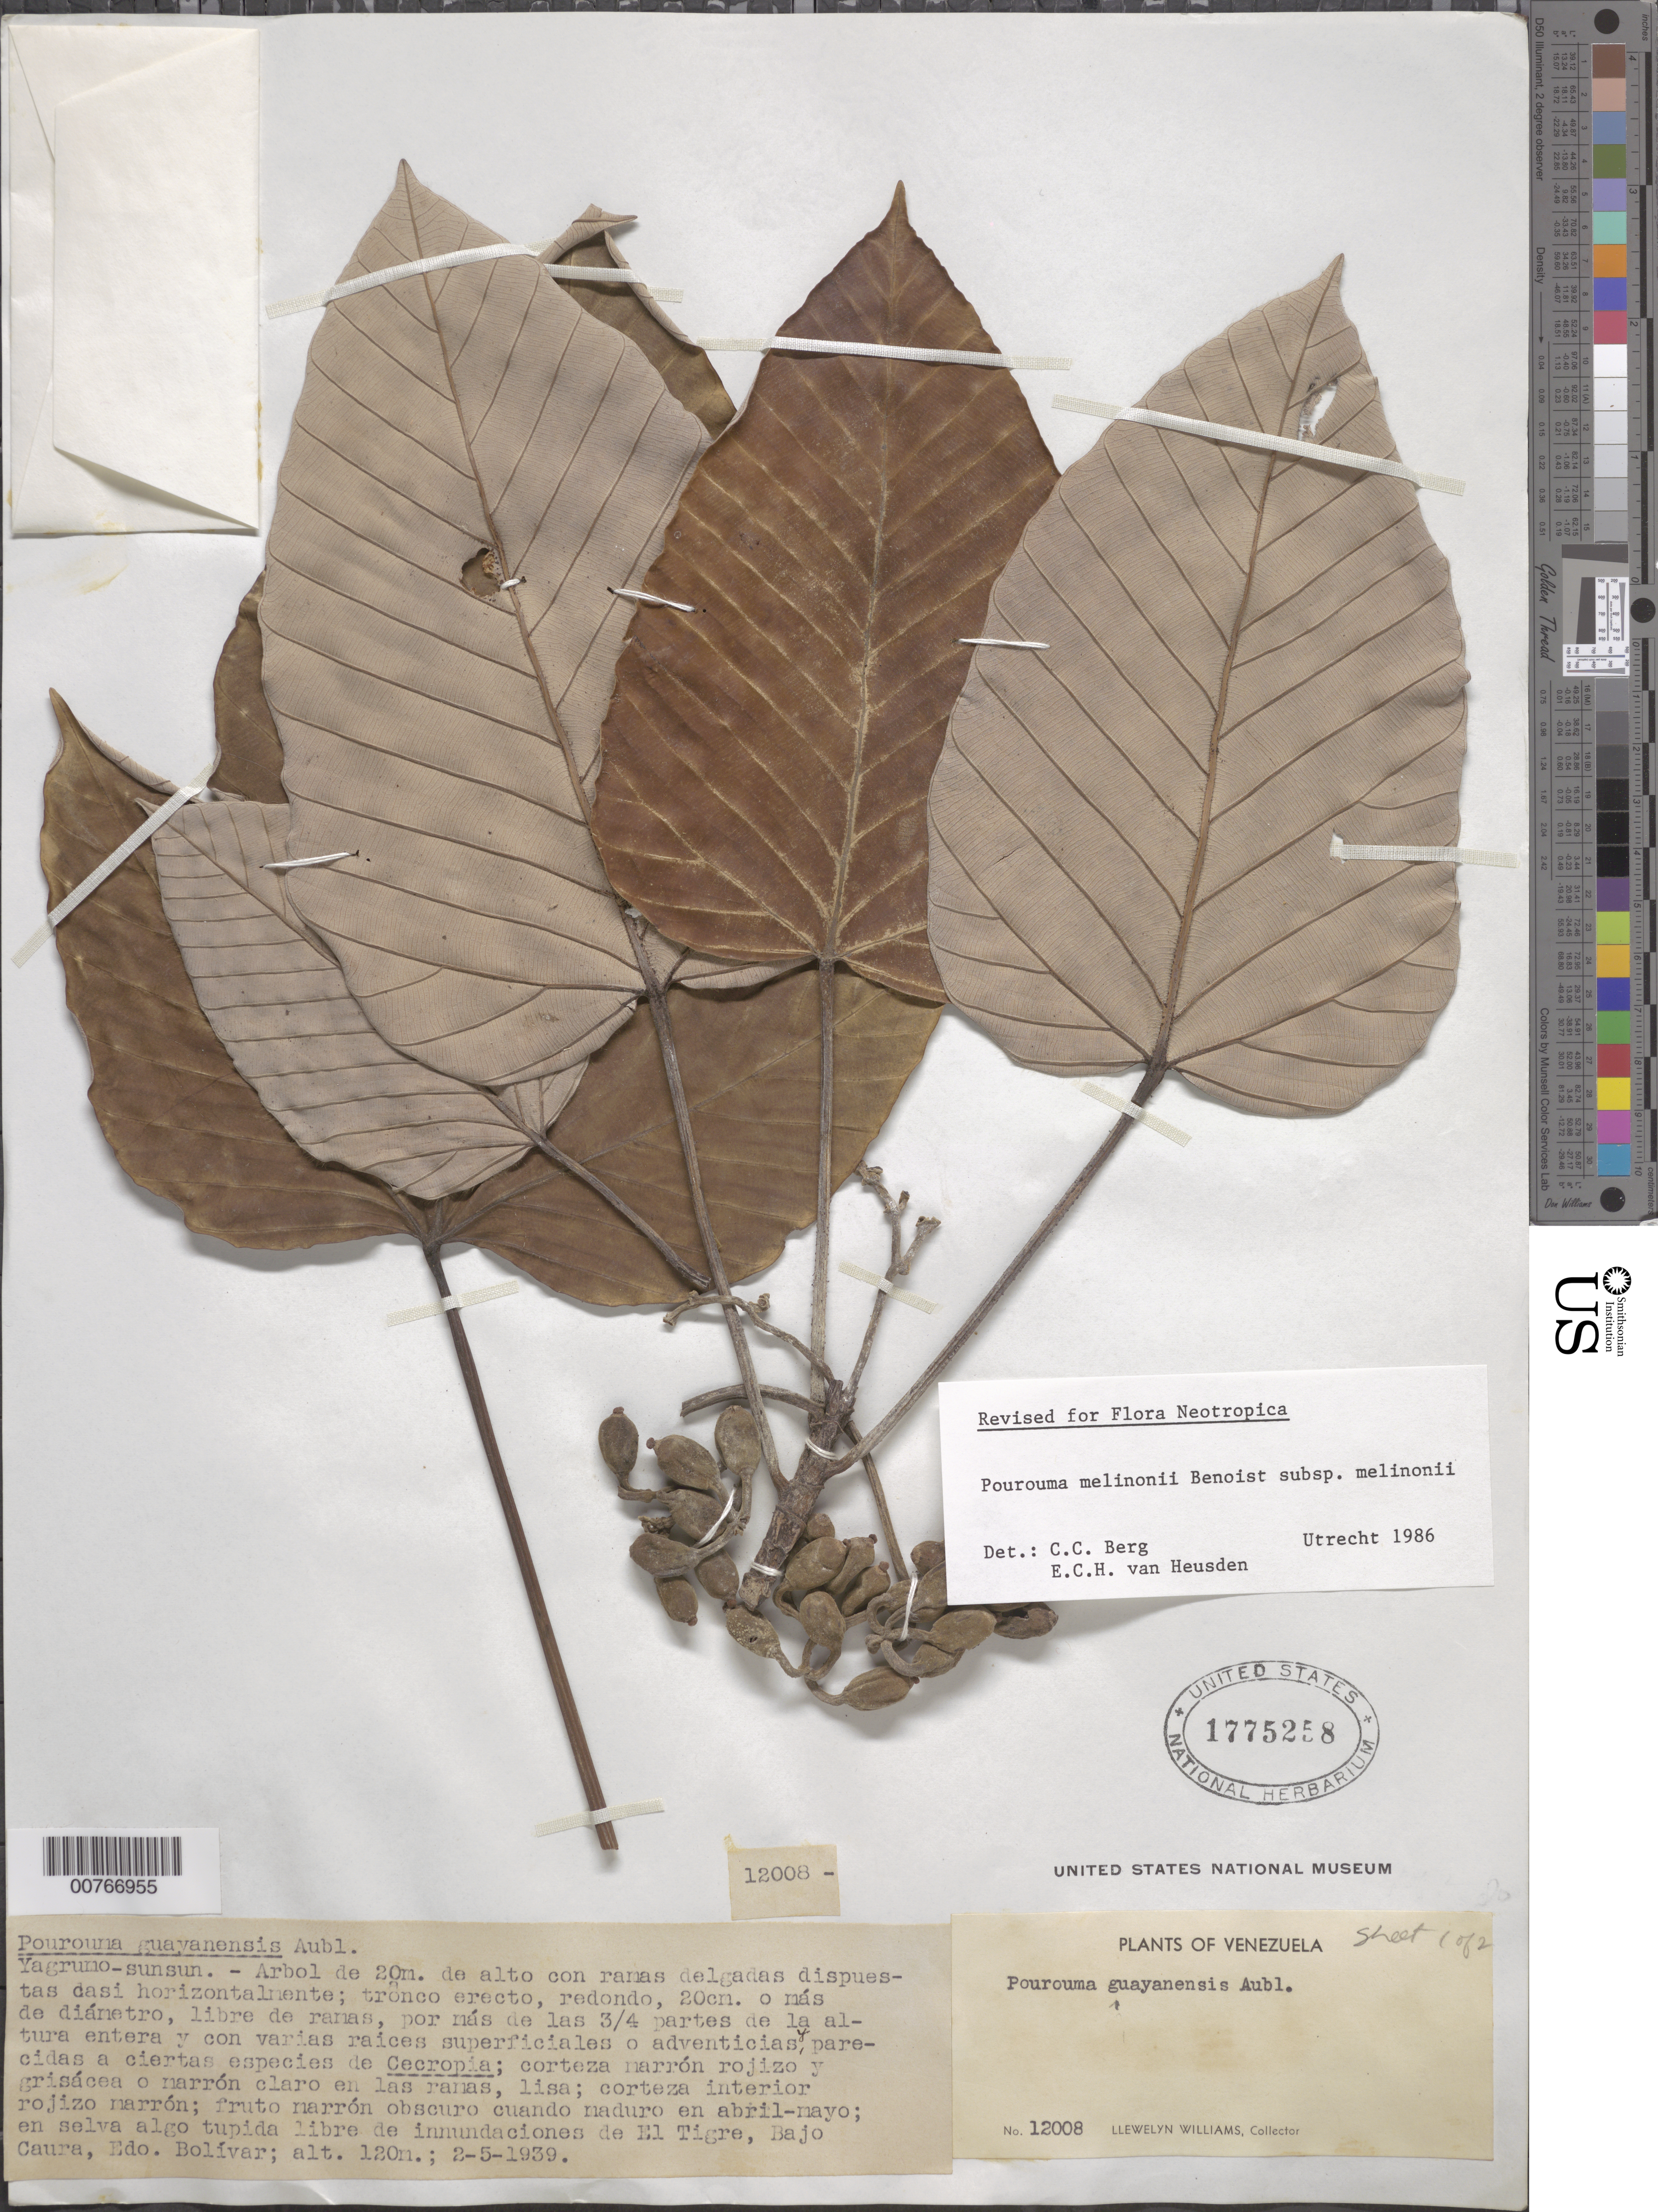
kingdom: Plantae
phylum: Tracheophyta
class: Magnoliopsida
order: Rosales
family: Urticaceae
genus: Pourouma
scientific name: Pourouma melinonii subsp. melinonii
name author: Benoist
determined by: Heusden, E. C. H. van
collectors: Ll. Williams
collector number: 12008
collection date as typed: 2-May-39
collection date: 1939-05-02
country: Venezuela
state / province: Bolívar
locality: El Tigre, Bajo Caura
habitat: Selva algo tupida libre de inundaciónes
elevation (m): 120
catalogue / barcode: US 1775258